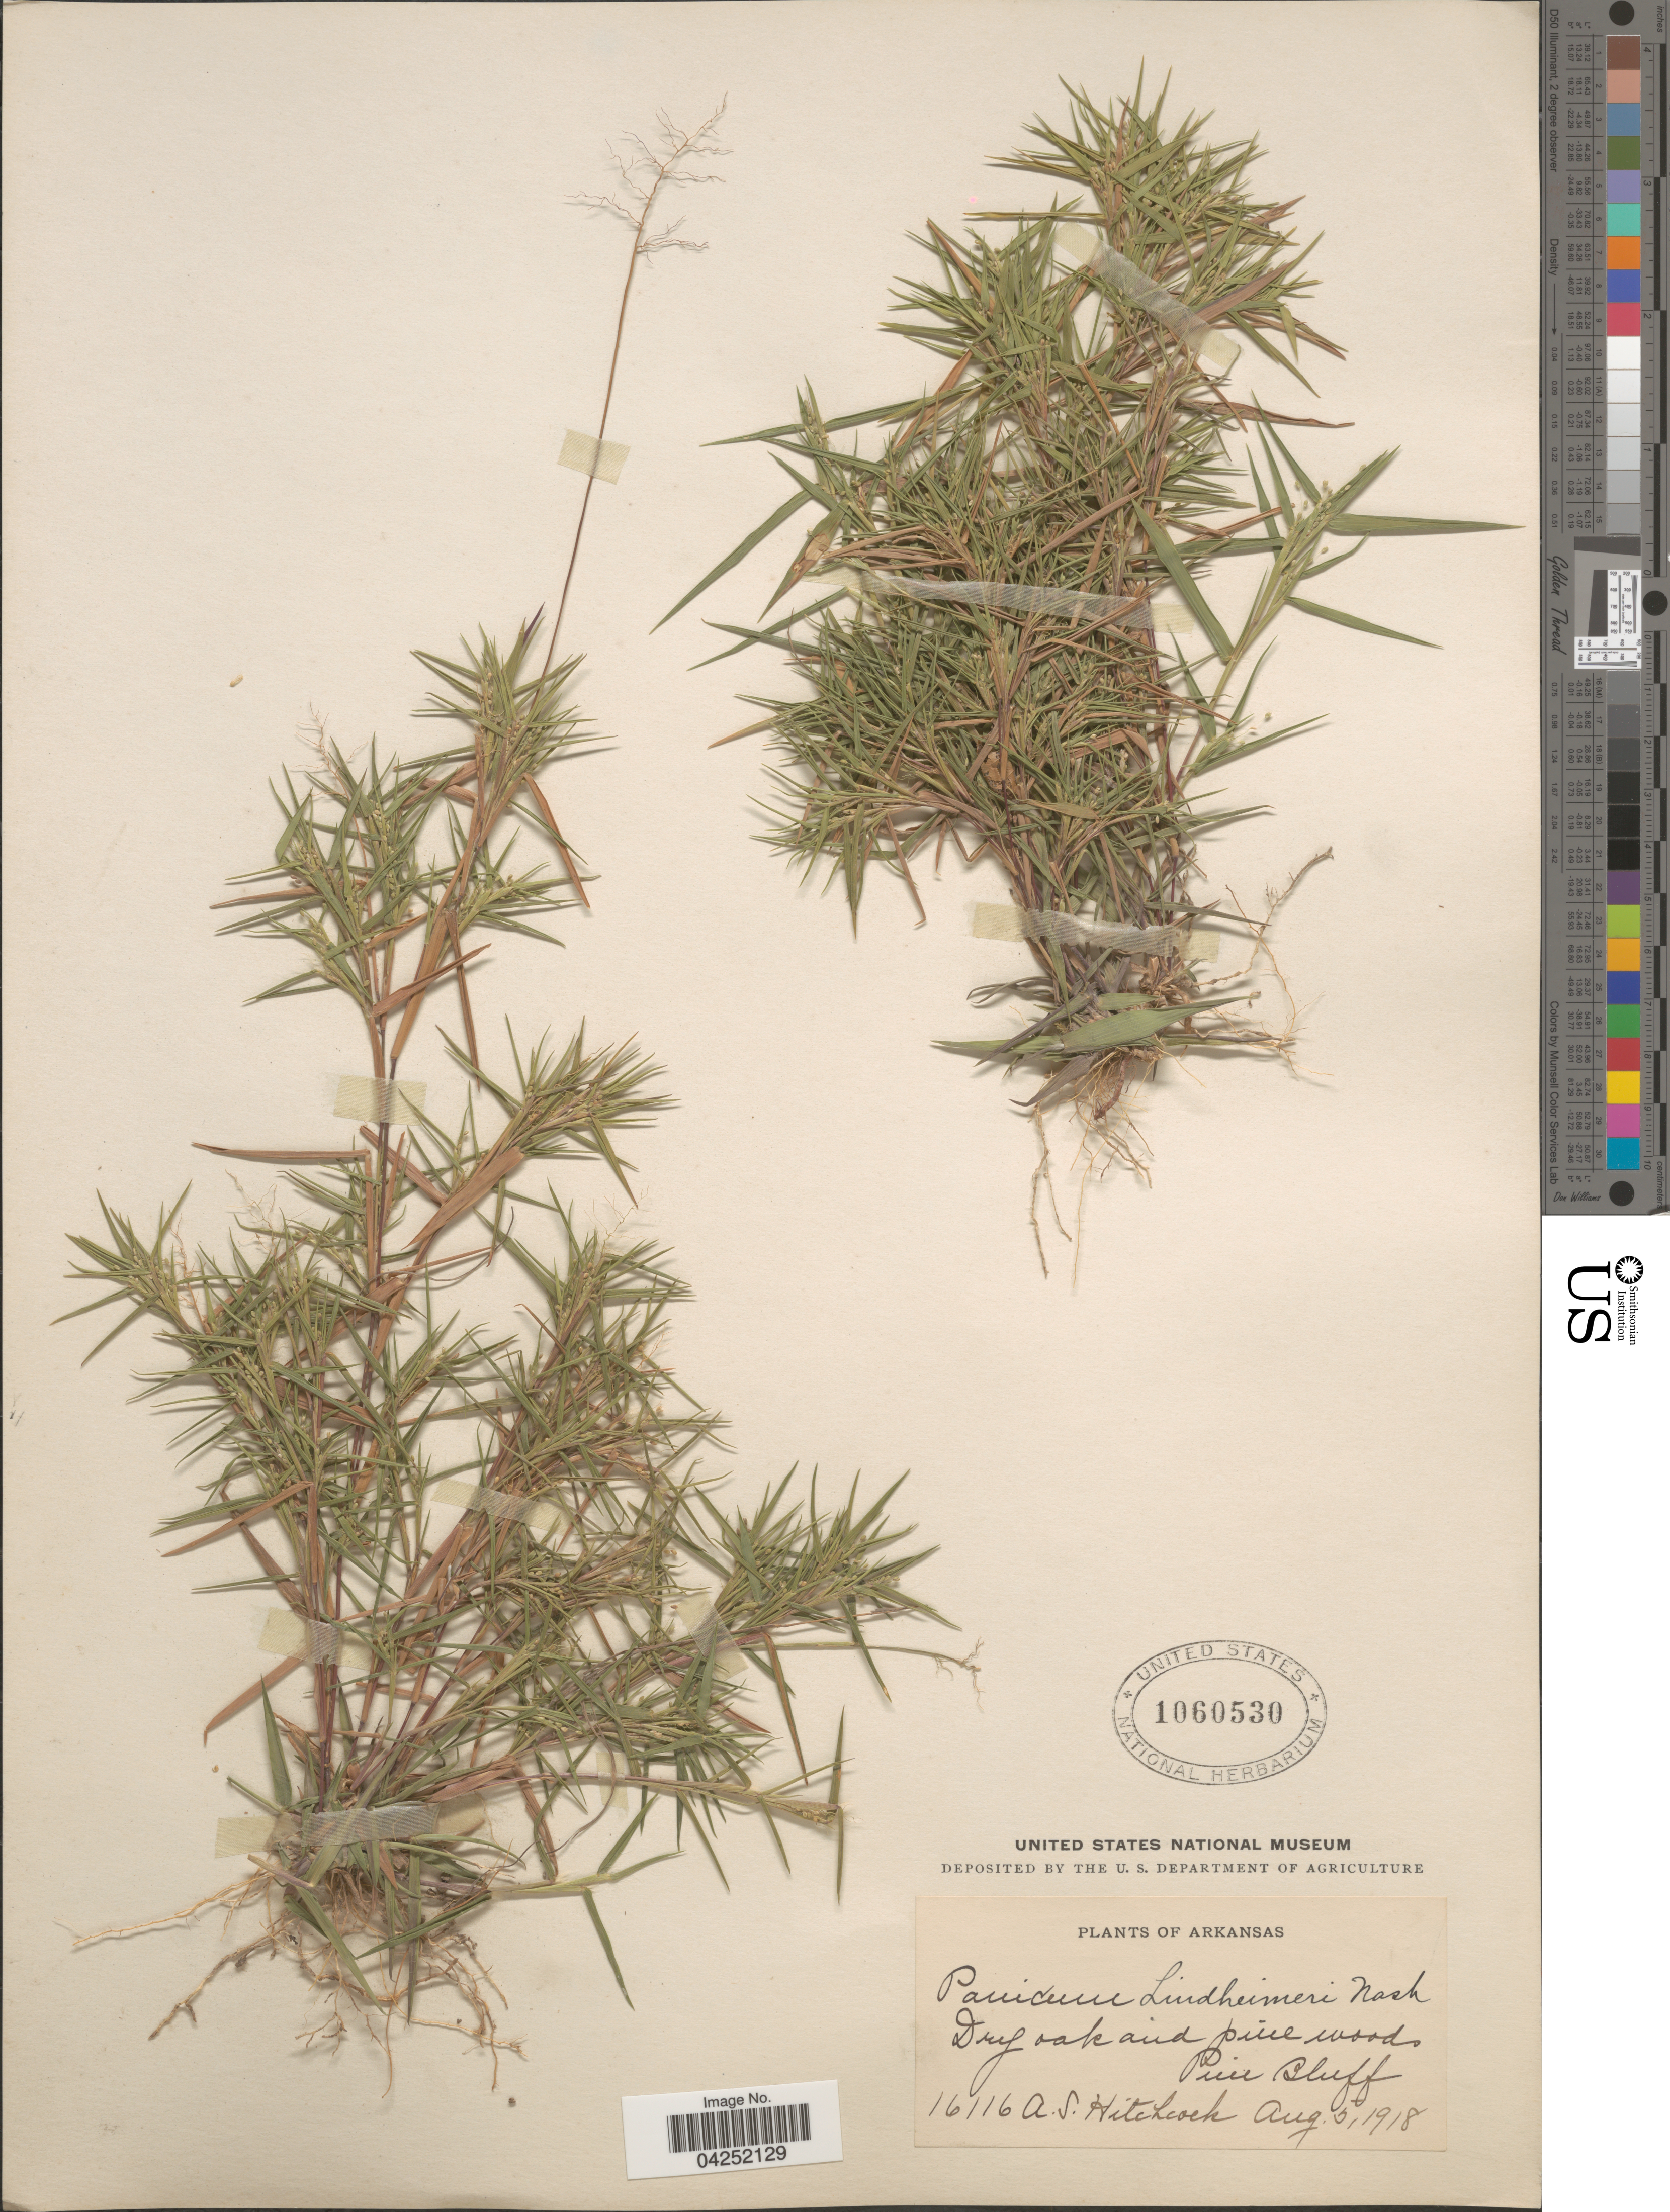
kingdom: Plantae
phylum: Tracheophyta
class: Liliopsida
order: Poales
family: Poaceae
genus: Dichanthelium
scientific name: Dichanthelium acuminatum var. lindheimeri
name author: (Nash) Gould & C.A. Clark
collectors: A. S. Hitchcock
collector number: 16116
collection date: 1918-08-05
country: United States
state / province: Arkansas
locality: Dry oak and pine woods, Pine Bluff.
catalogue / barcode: US 1060530